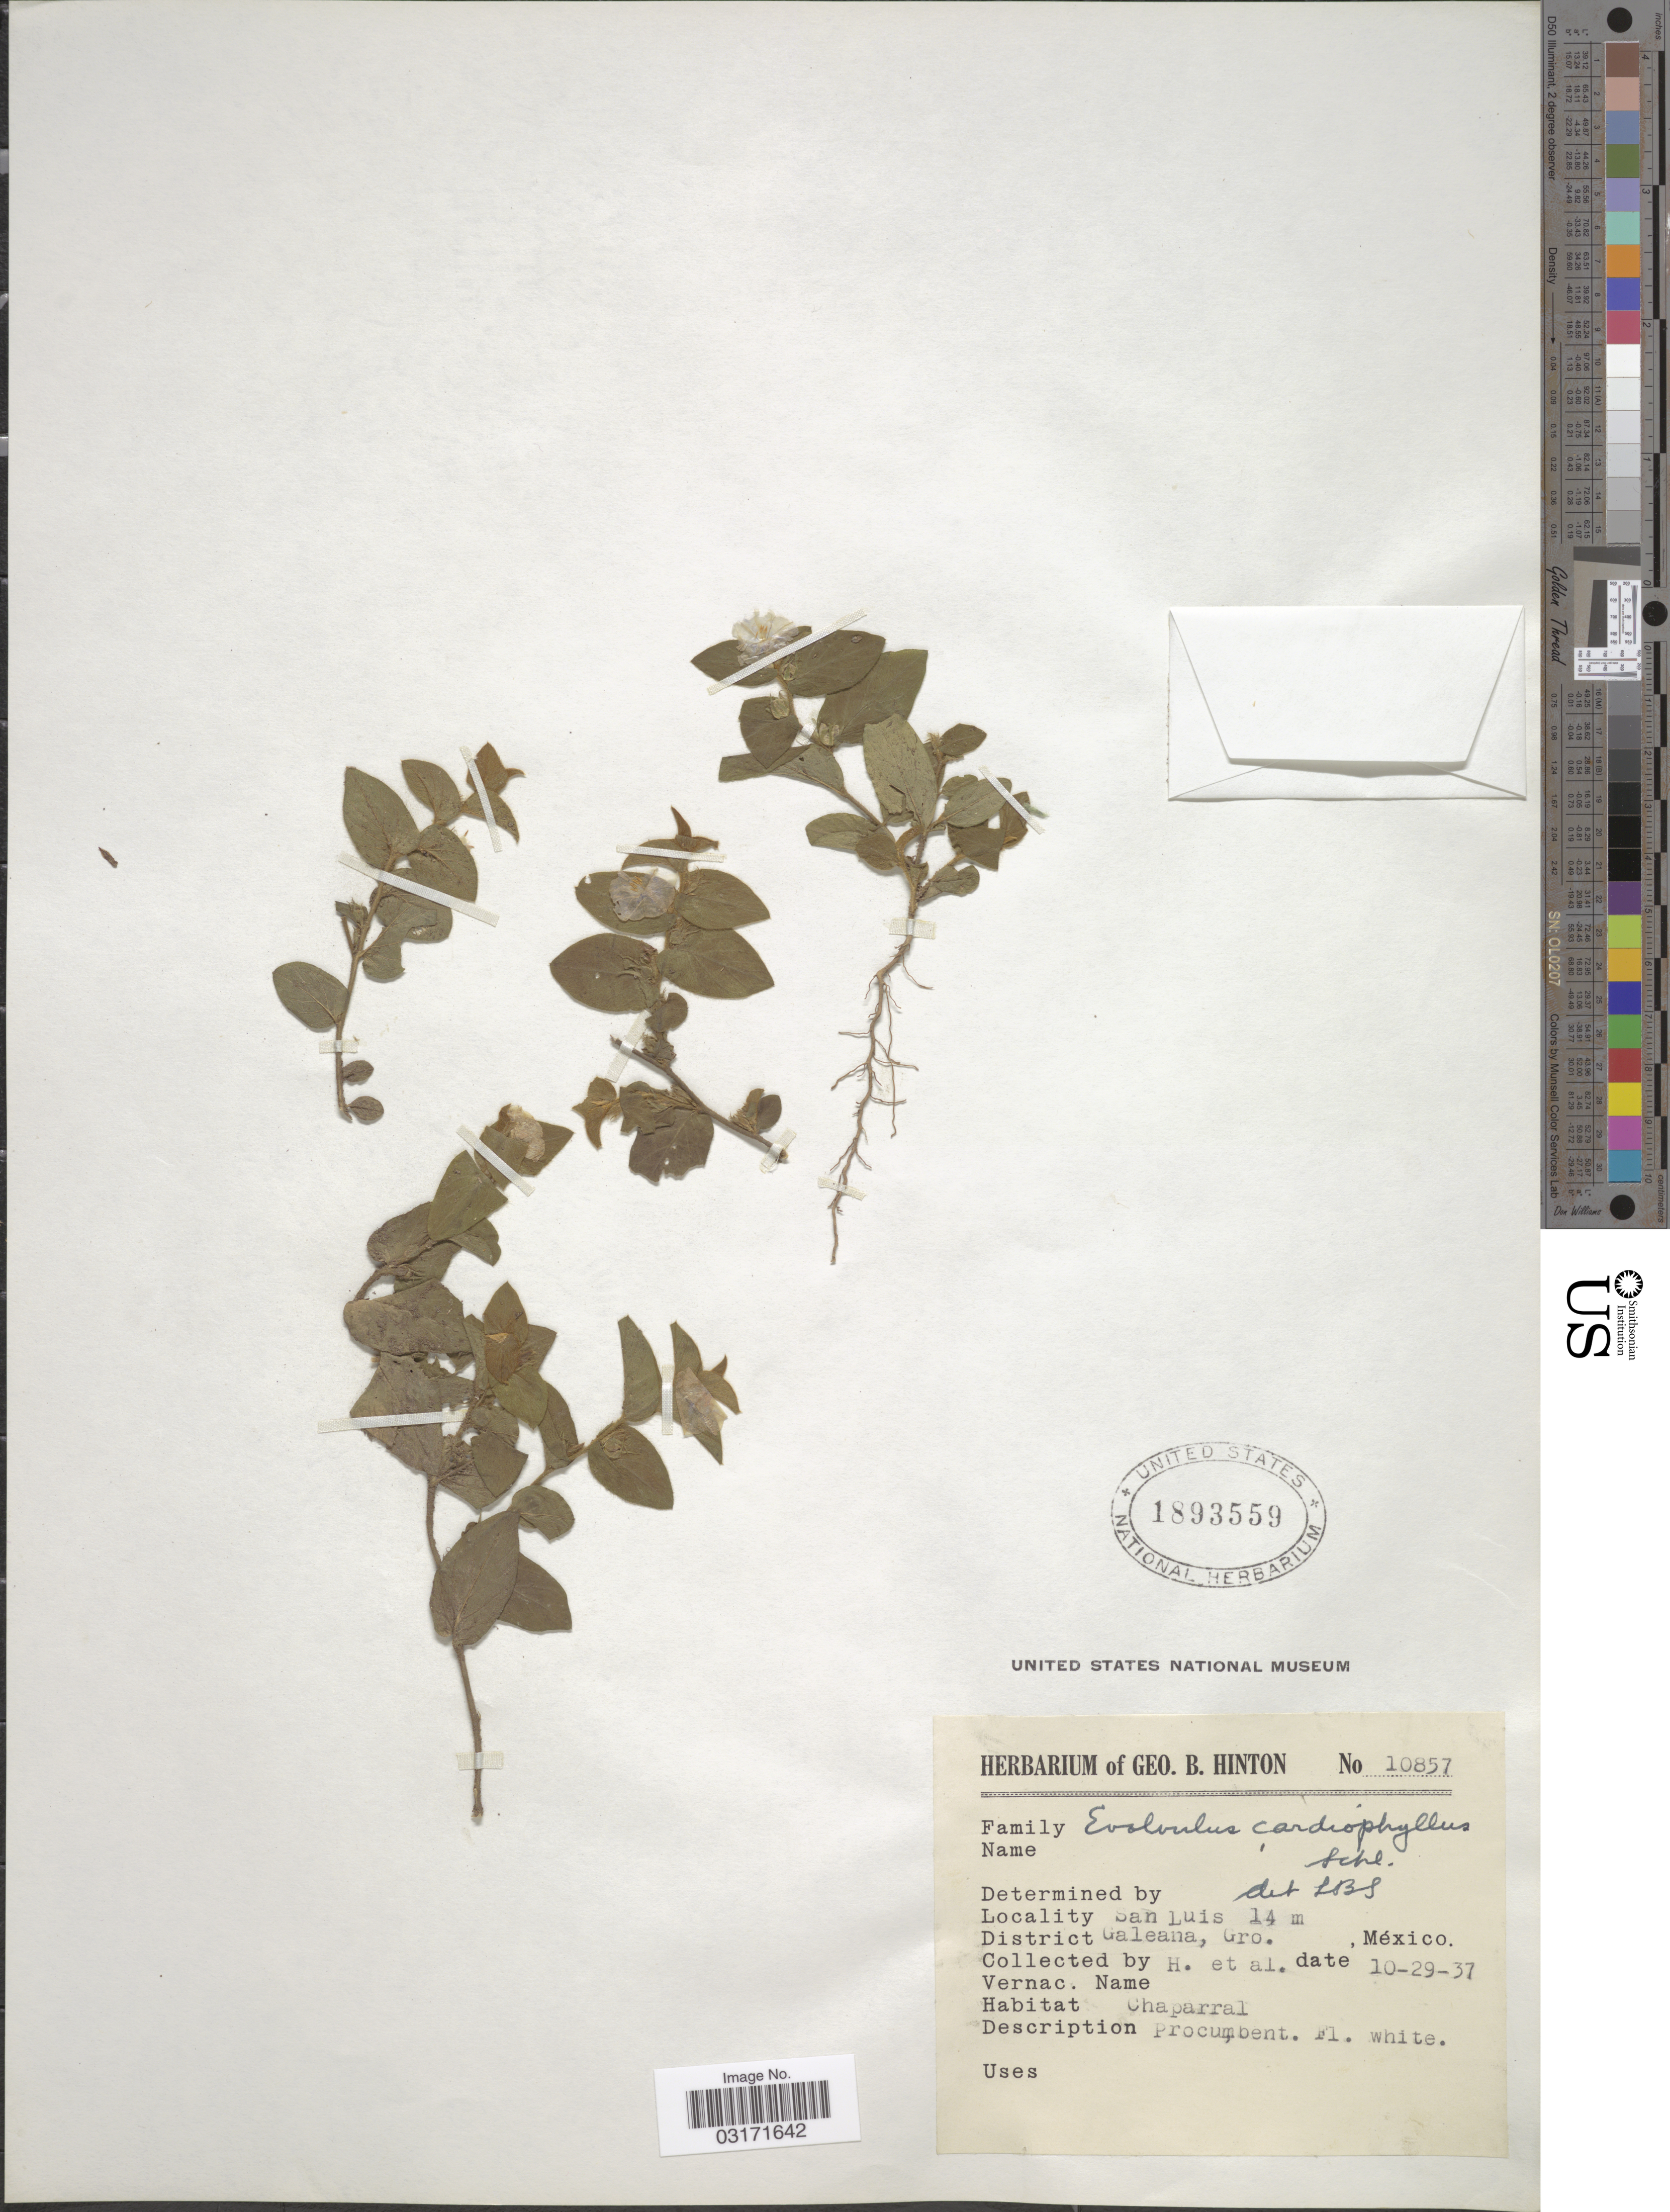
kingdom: Plantae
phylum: Tracheophyta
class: Magnoliopsida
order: Solanales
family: Convolvulaceae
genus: Evolvulus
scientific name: Evolvulus cardiophyllus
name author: Schltdl.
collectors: G. B. Hinton & et al.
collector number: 10857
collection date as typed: Transcribed d/m/y: 29/10/37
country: Mexico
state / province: Guerrero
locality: San Luis, District Galeana.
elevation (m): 14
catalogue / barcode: US 1893559